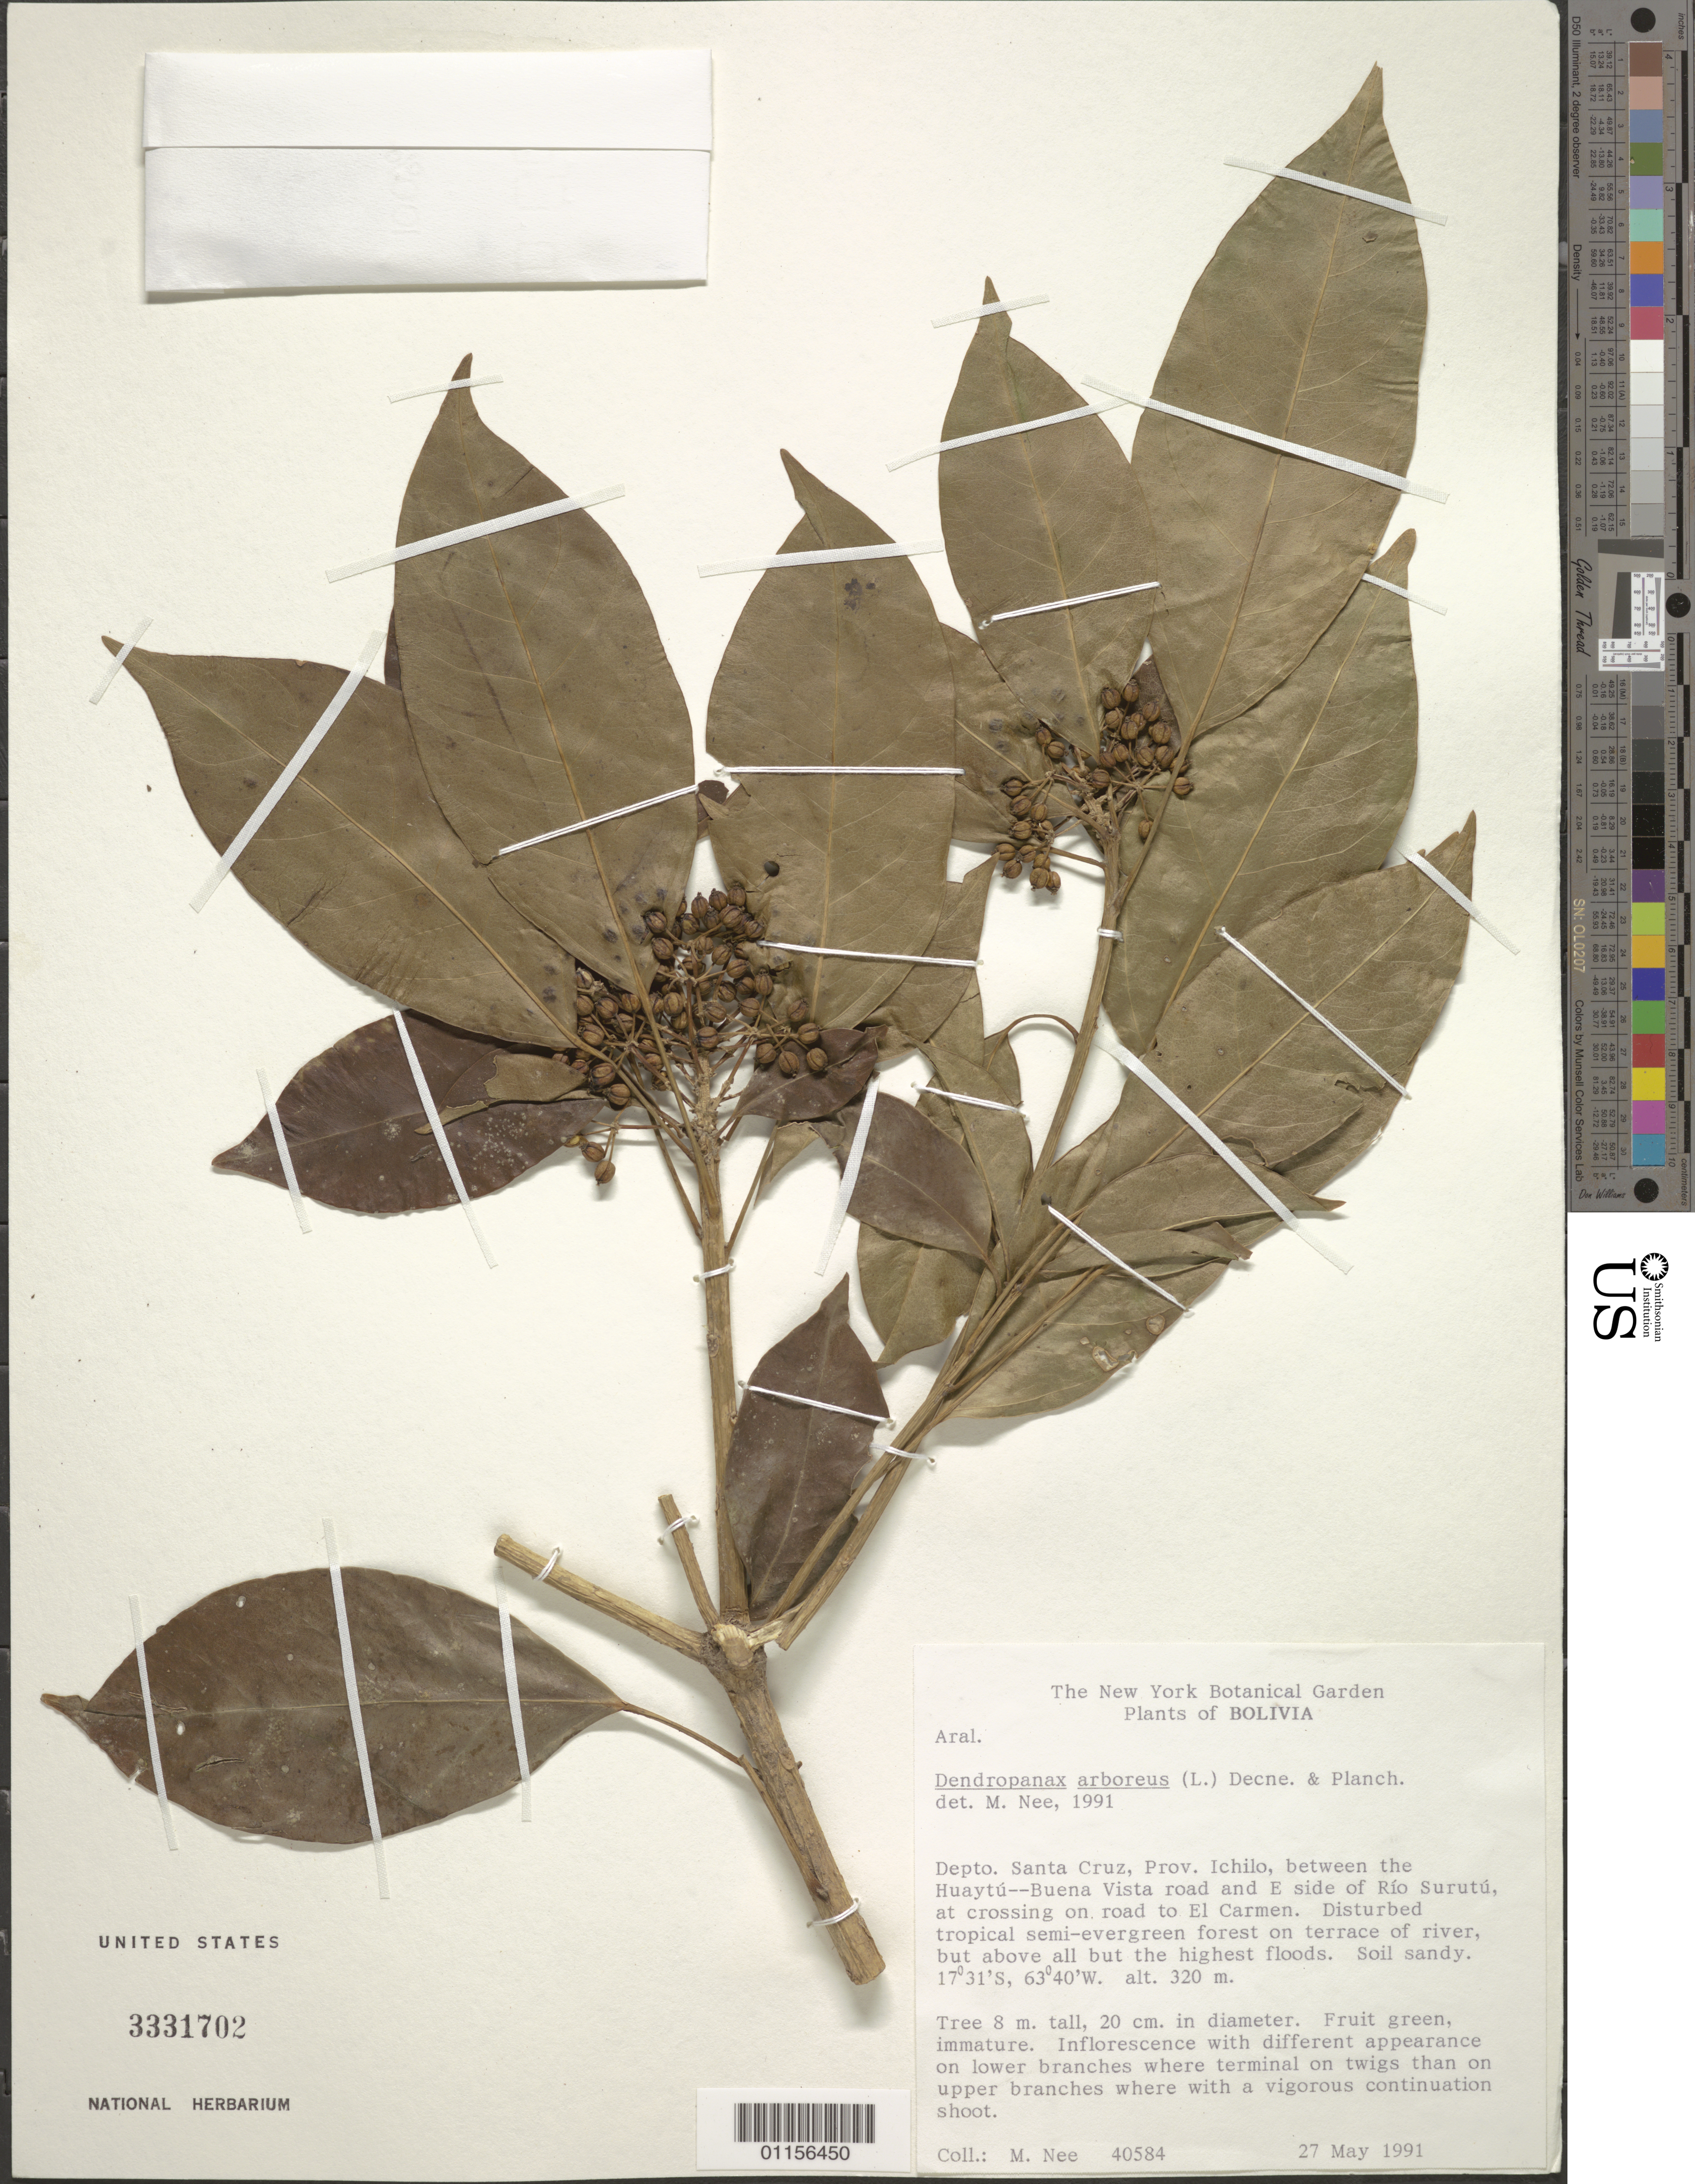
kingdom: Plantae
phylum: Tracheophyta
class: Magnoliopsida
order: Apiales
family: Araliaceae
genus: Dendropanax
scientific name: Dendropanax arboreus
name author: (L.) Decne. & Planch.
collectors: M. Nee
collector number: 40584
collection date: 1991-05-27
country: Bolivia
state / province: Santa Cruz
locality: Prov. Ichilo, between the Huaytu-Buena Vista Rd and E side of Rio Surutu, at crossing on Rd to El Carmen.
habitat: Tree. Disturbed tropical semi-evergreen forest on terrace of river. Soil sandy.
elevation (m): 320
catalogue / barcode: US 3331702